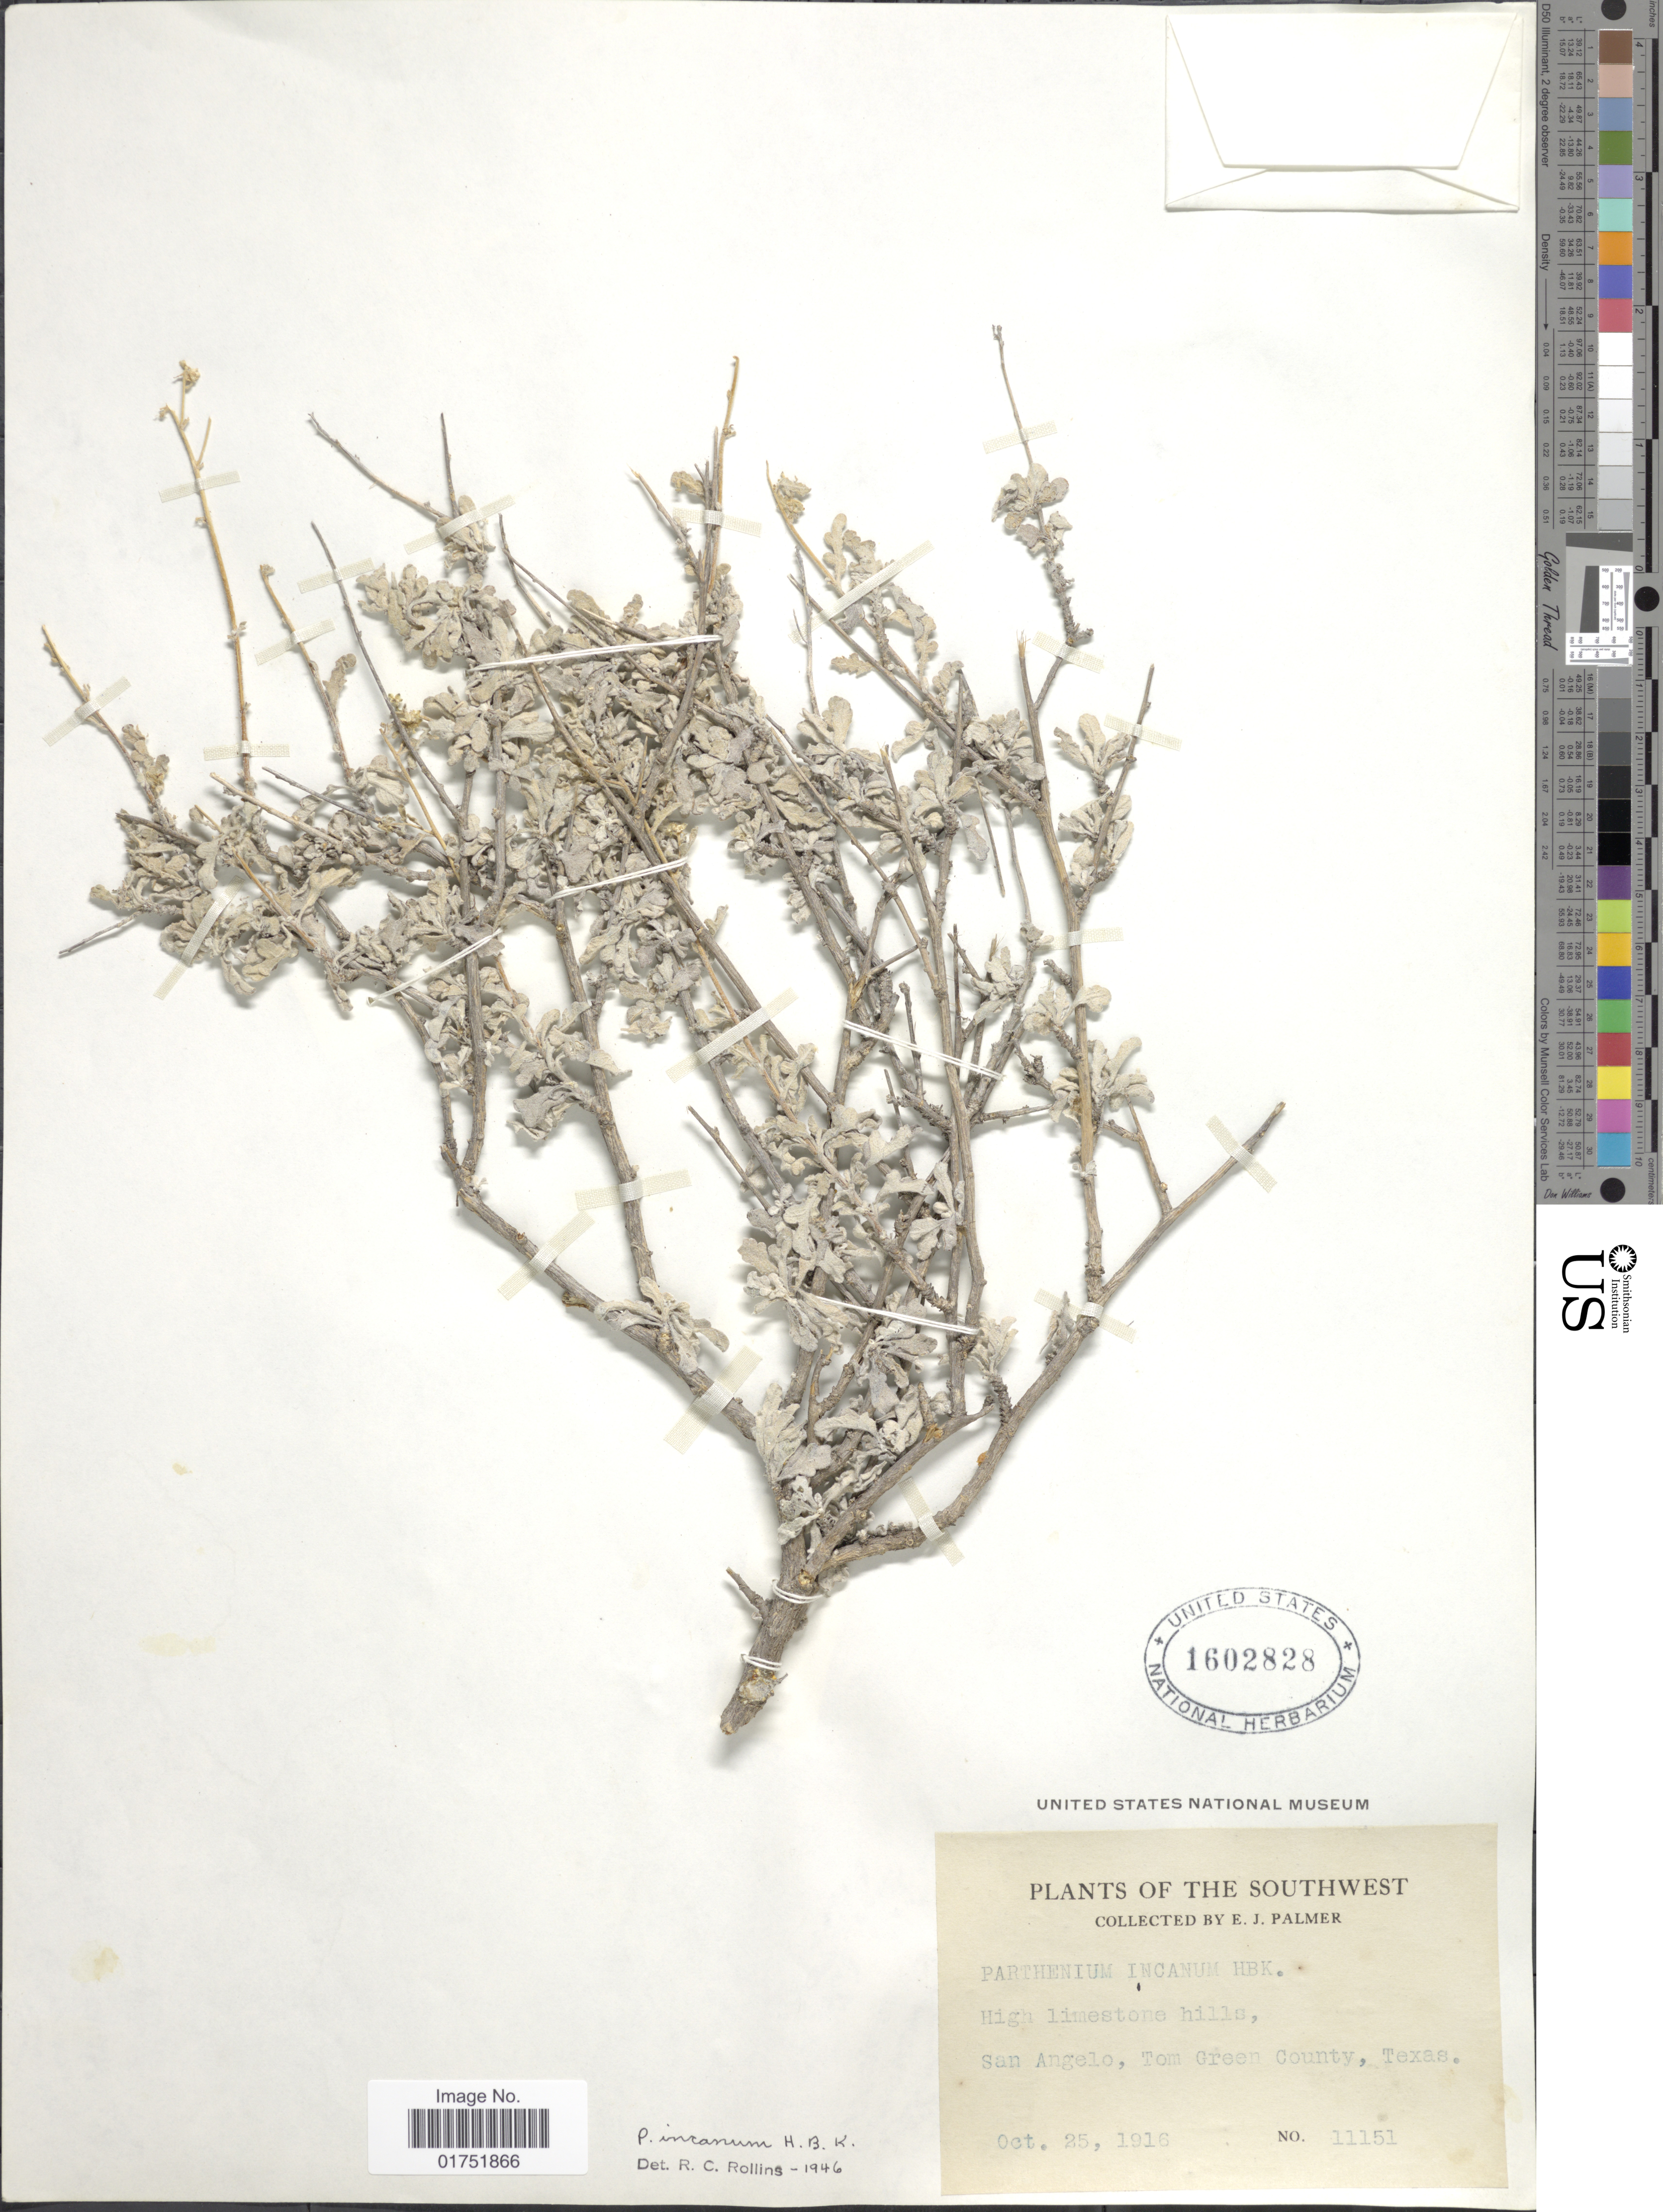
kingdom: Plantae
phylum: Tracheophyta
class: Magnoliopsida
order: Asterales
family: Asteraceae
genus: Parthenium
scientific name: Parthenium incanum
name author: Kunth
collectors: E. J. Palmer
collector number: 11151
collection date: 1916-10-25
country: United States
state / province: Texas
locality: The Southwest, San Angelo, Tom Green County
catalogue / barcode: US 1602828